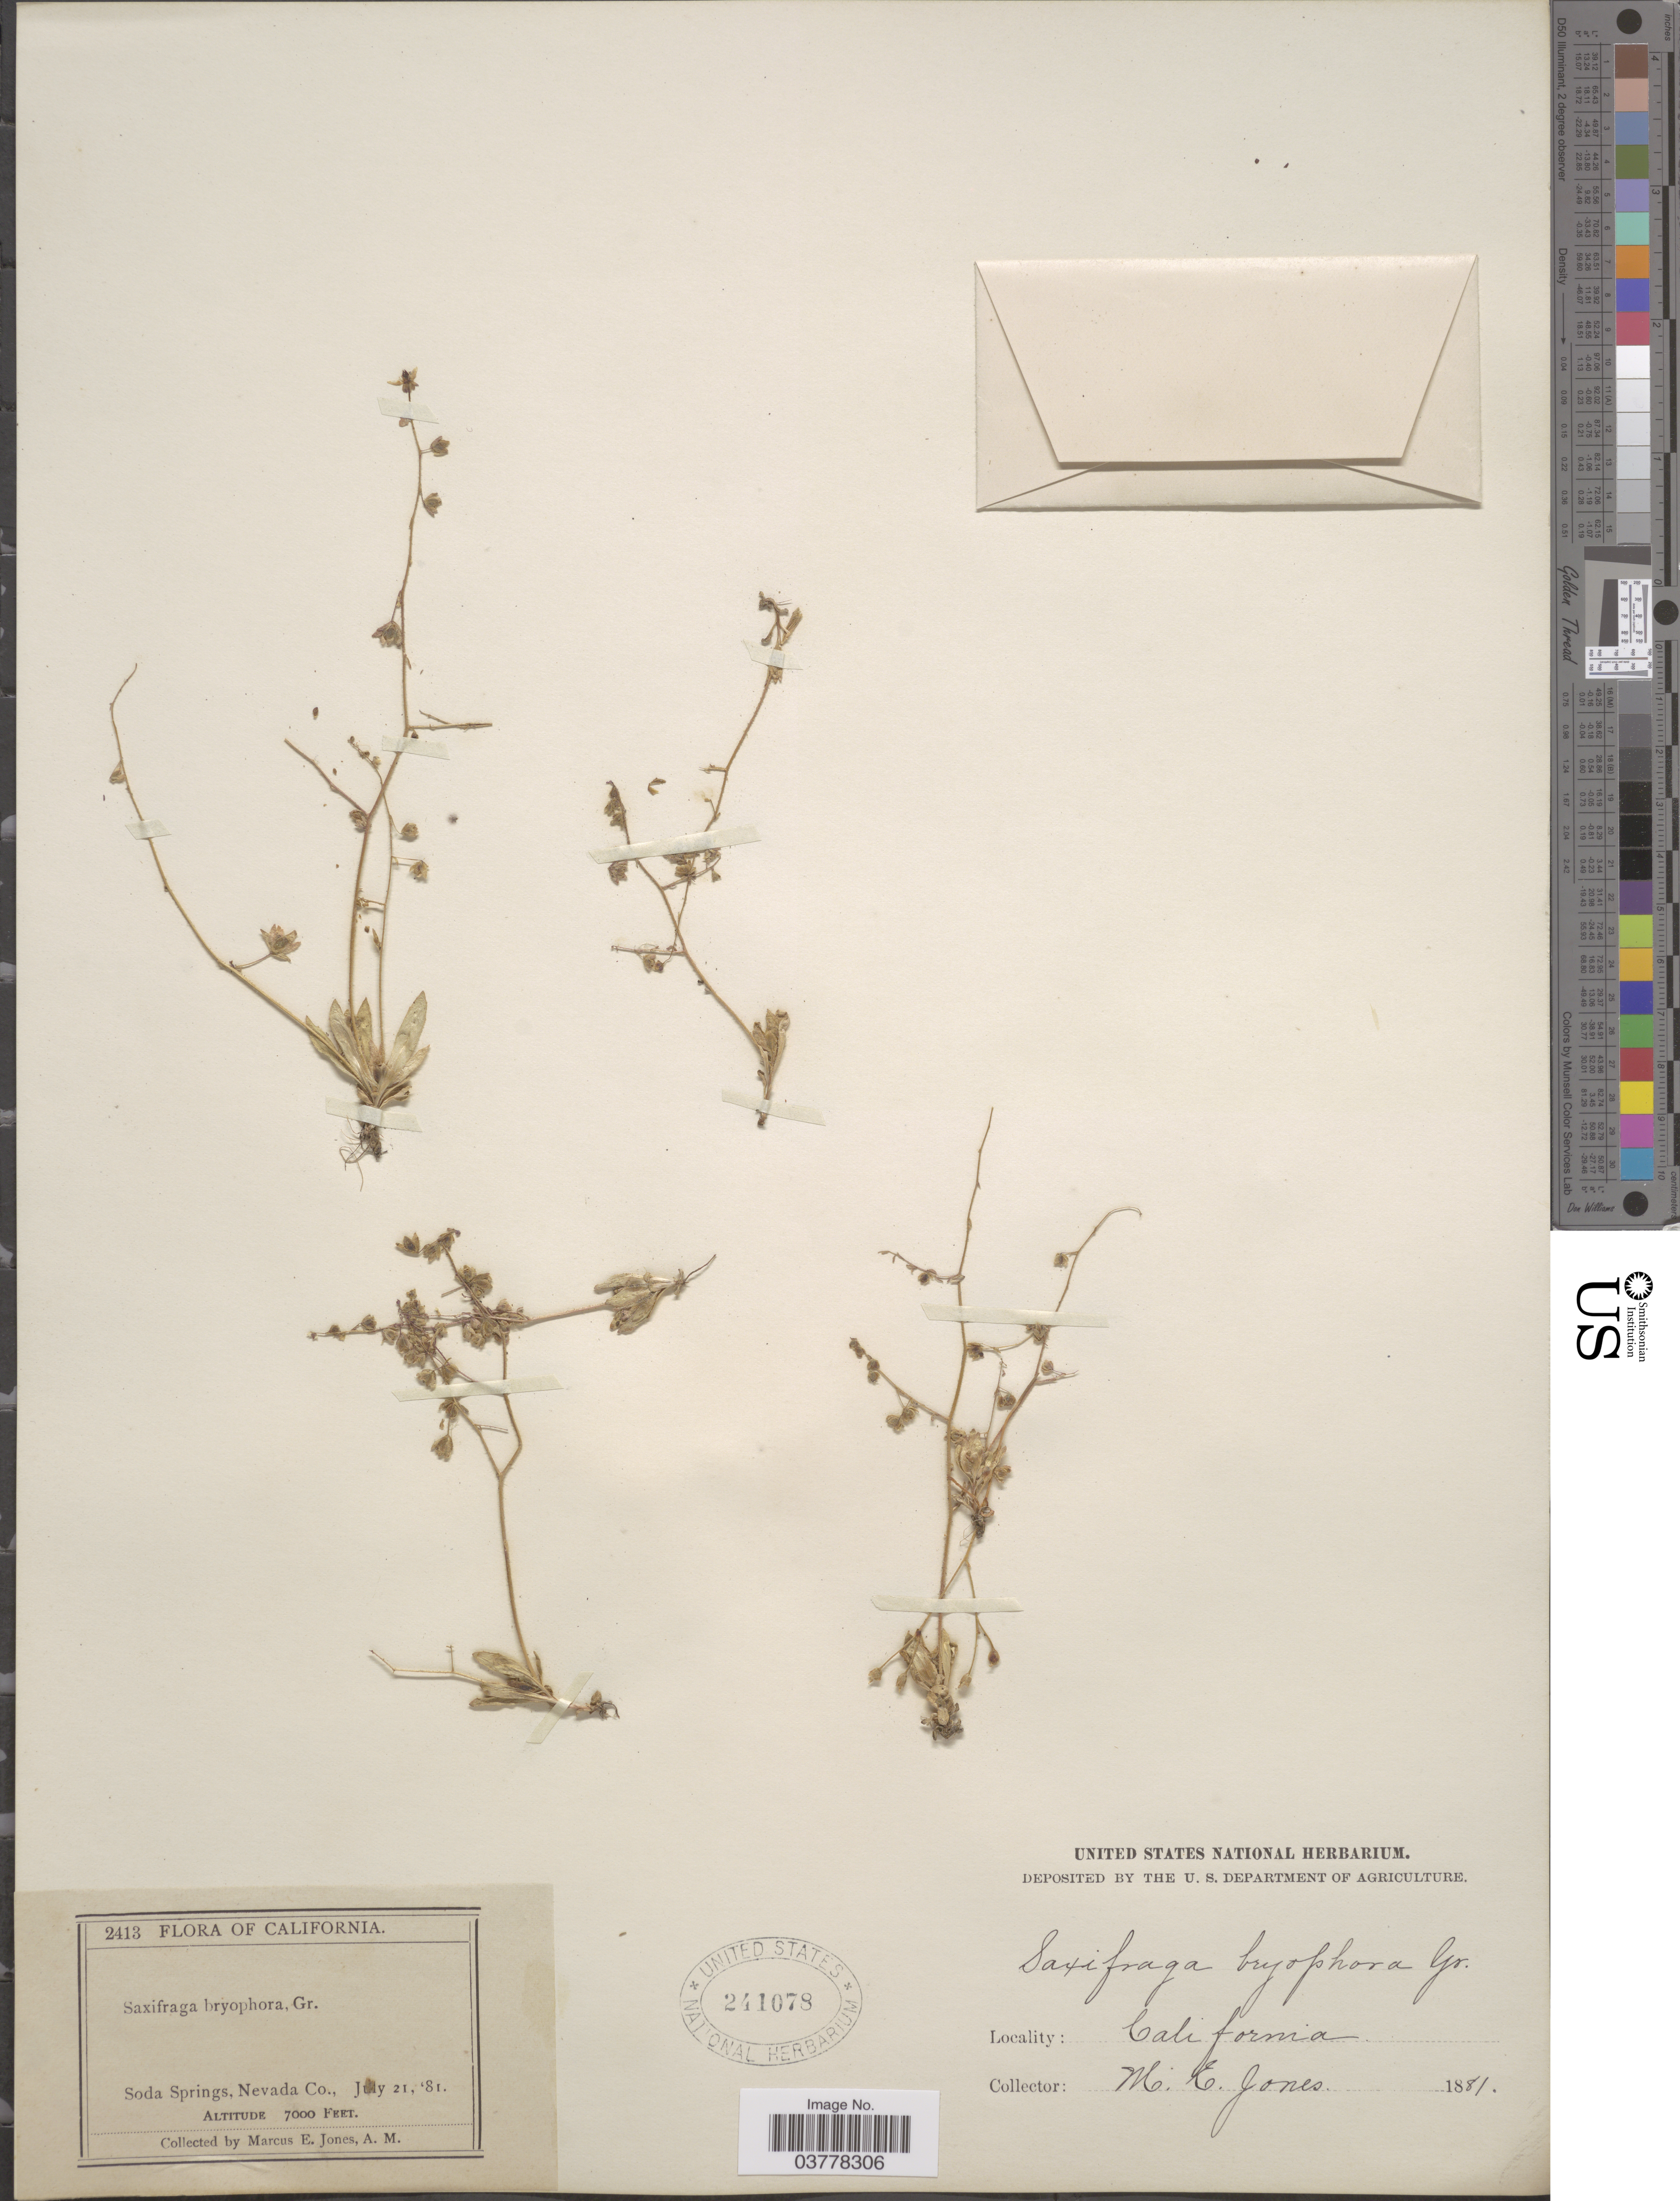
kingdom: Plantae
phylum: Tracheophyta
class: Magnoliopsida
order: Saxifragales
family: Saxifragaceae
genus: Micranthes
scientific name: Micranthes bryophora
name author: (A. Gray) Brouillet & Gornall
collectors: M. E. Jones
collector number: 2413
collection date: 1881-07-21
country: United States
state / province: California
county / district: Nevada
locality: Soda Springs, Nevada Co.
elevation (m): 2134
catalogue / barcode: US 241078